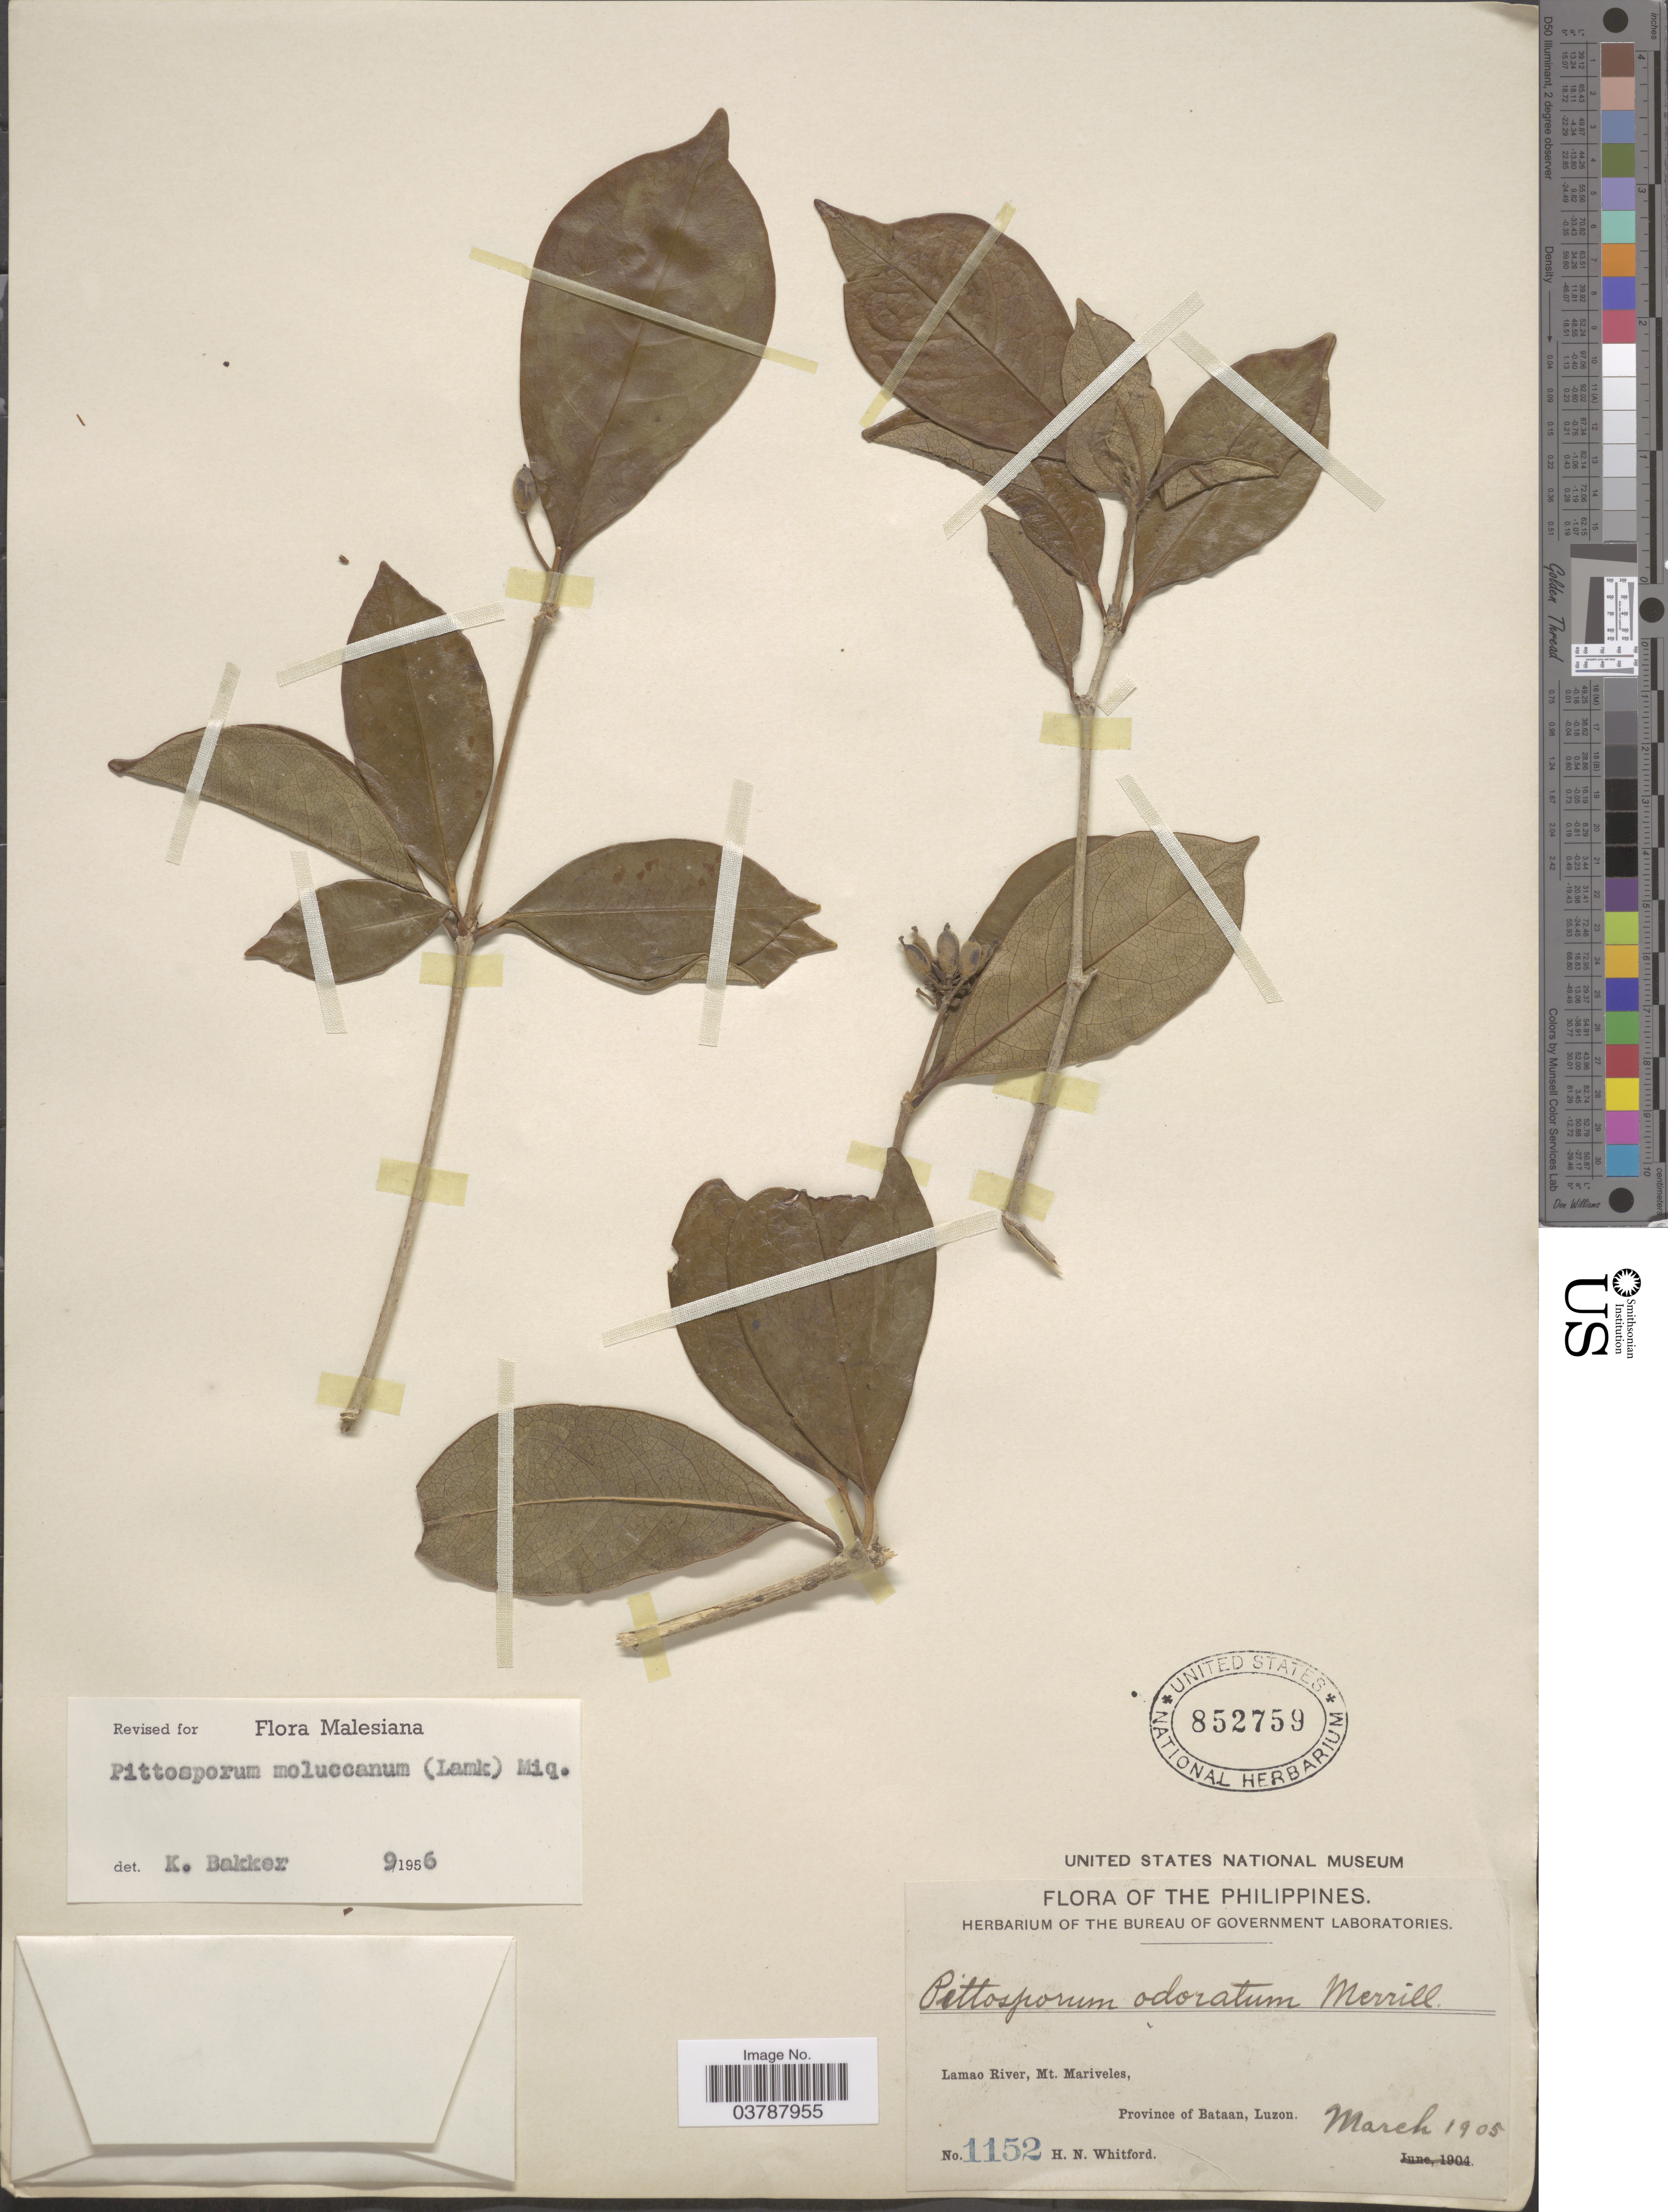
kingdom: Plantae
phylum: Tracheophyta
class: Magnoliopsida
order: Apiales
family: Pittosporaceae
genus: Pittosporum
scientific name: Pittosporum moluccanum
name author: (Lam.) Miq.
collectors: H. N. Whitford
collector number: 1152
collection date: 1905-03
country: Philippines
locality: Lamao River, Mt. Mariveles, Province of Bataan, Luzon.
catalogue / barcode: US 852759